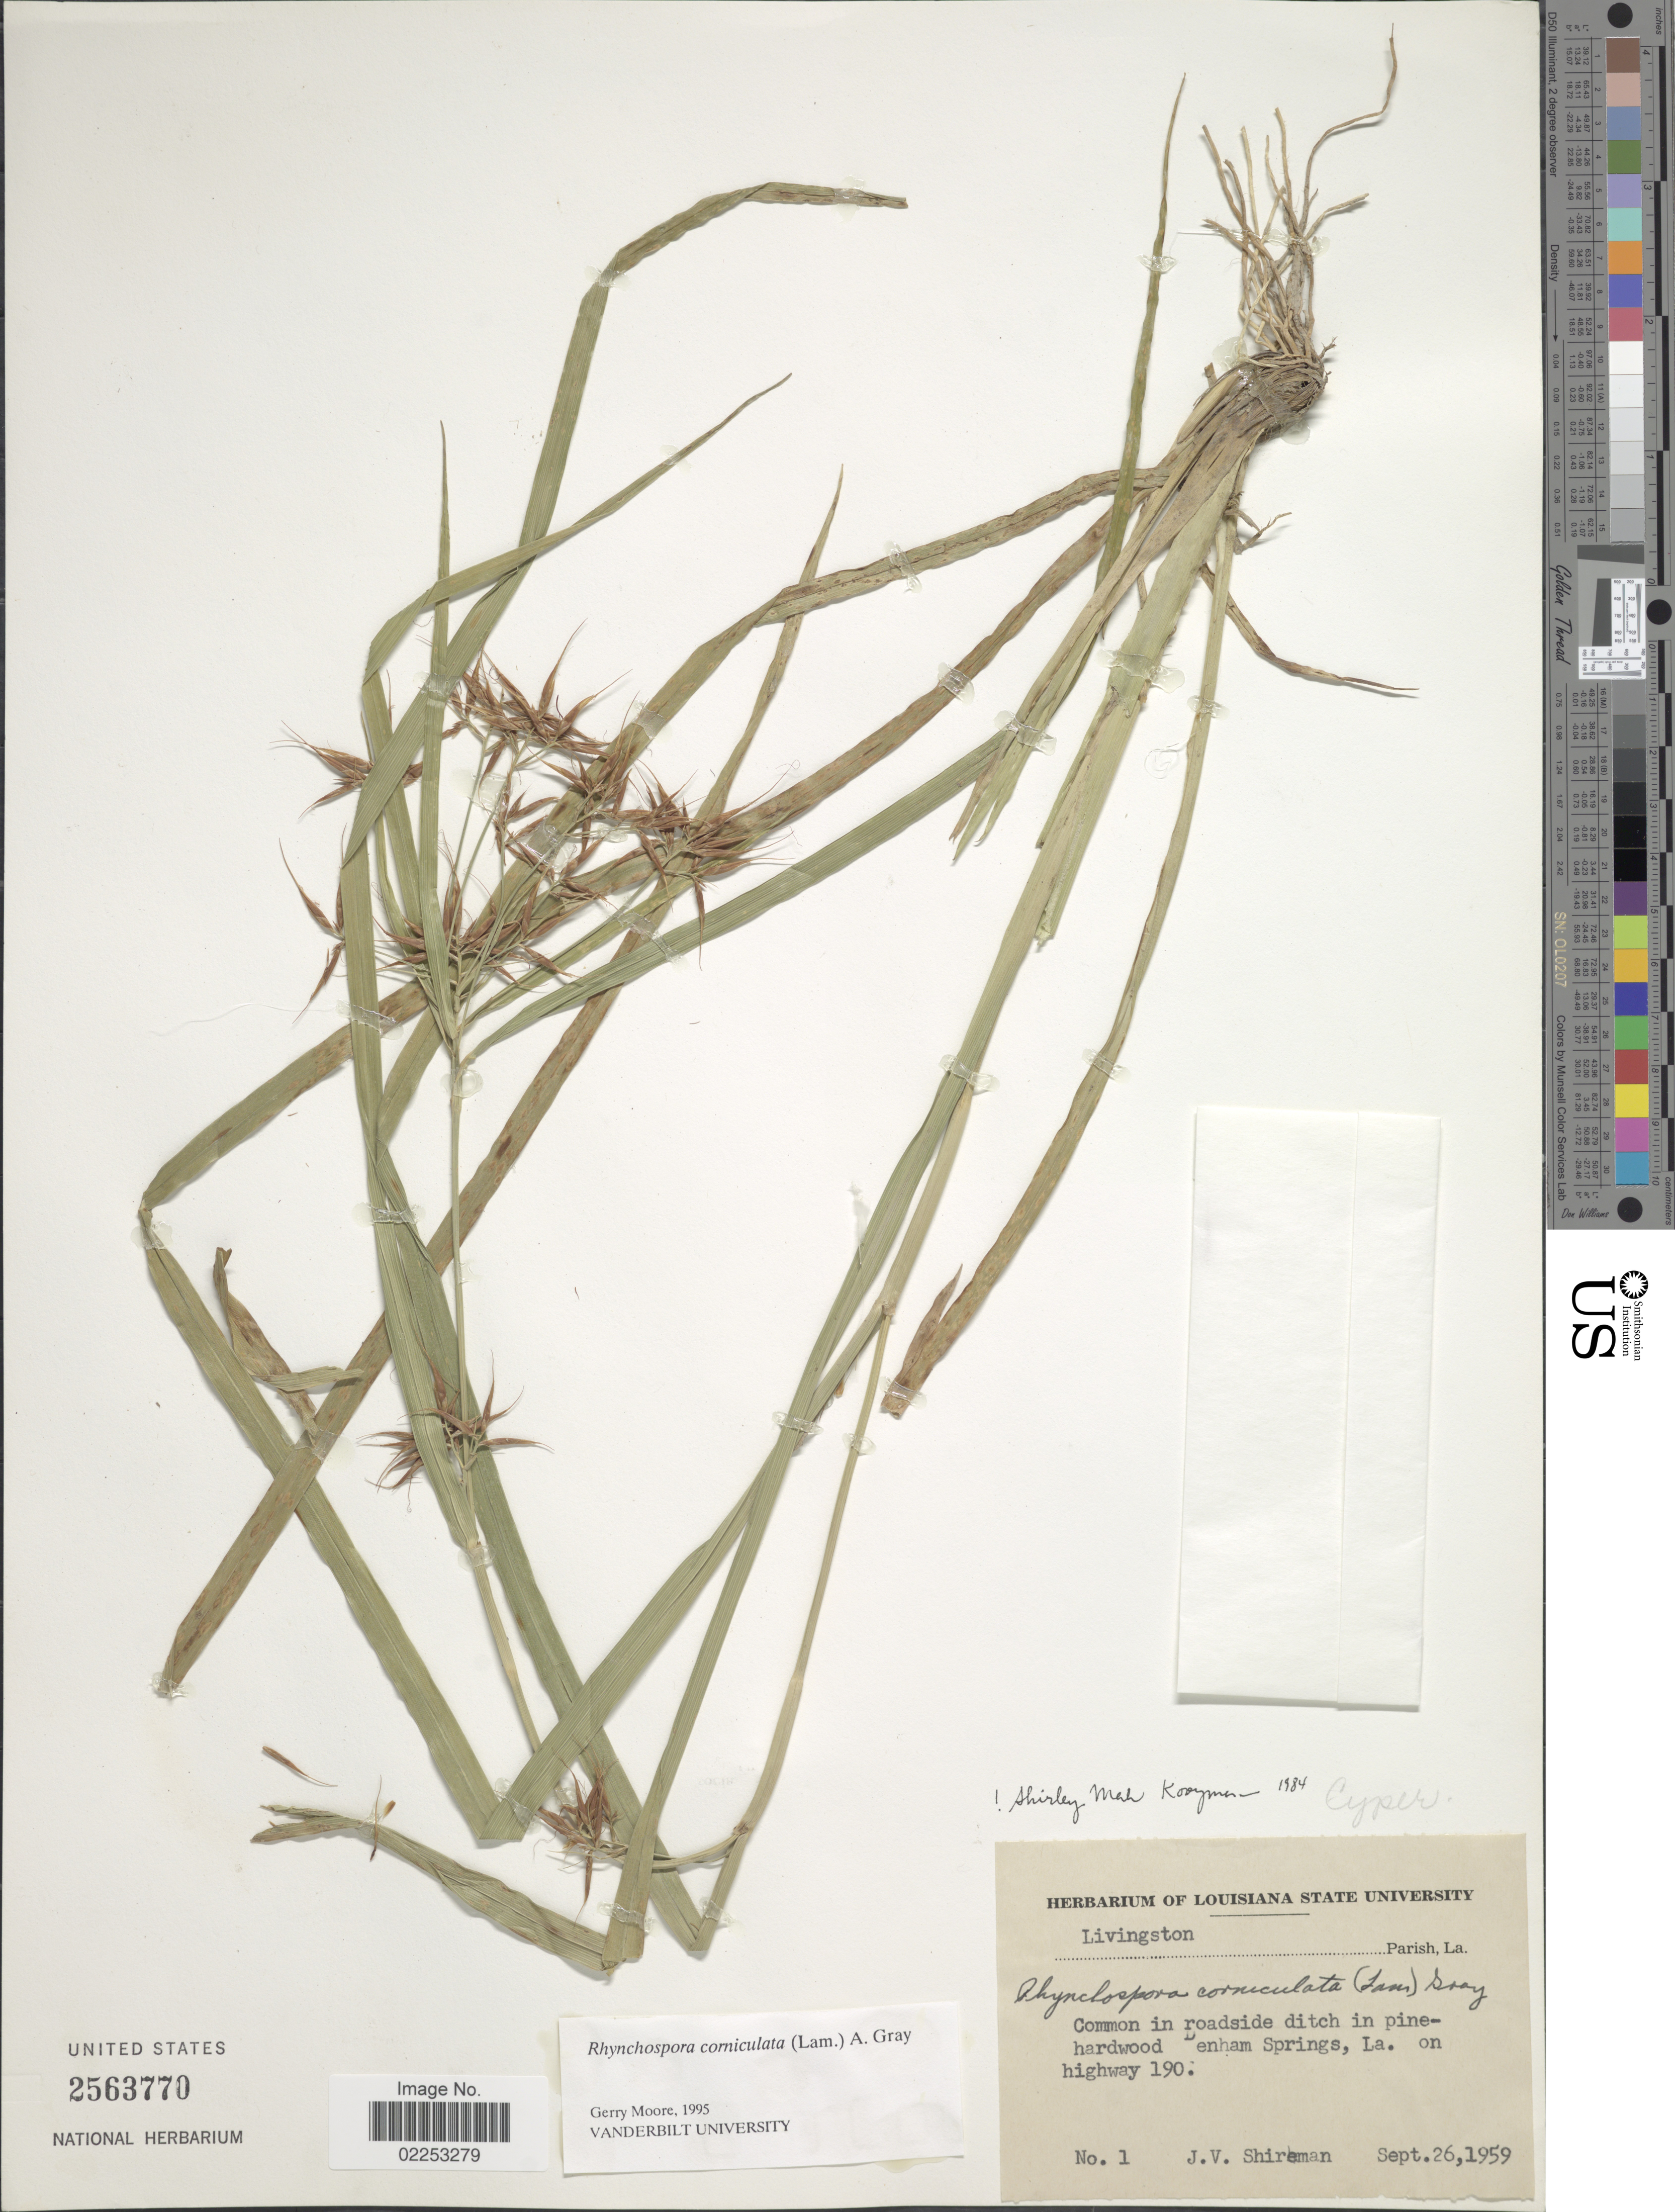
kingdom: Plantae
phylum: Tracheophyta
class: Liliopsida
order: Poales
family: Cyperaceae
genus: Rhynchospora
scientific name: Rhynchospora corniculata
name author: (Lam.) A. Gray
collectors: J. Shireman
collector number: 1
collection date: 1959-09-26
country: United States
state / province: Louisiana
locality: Livingston Parish. Denham Springs. on highway 190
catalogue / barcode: US 2563770